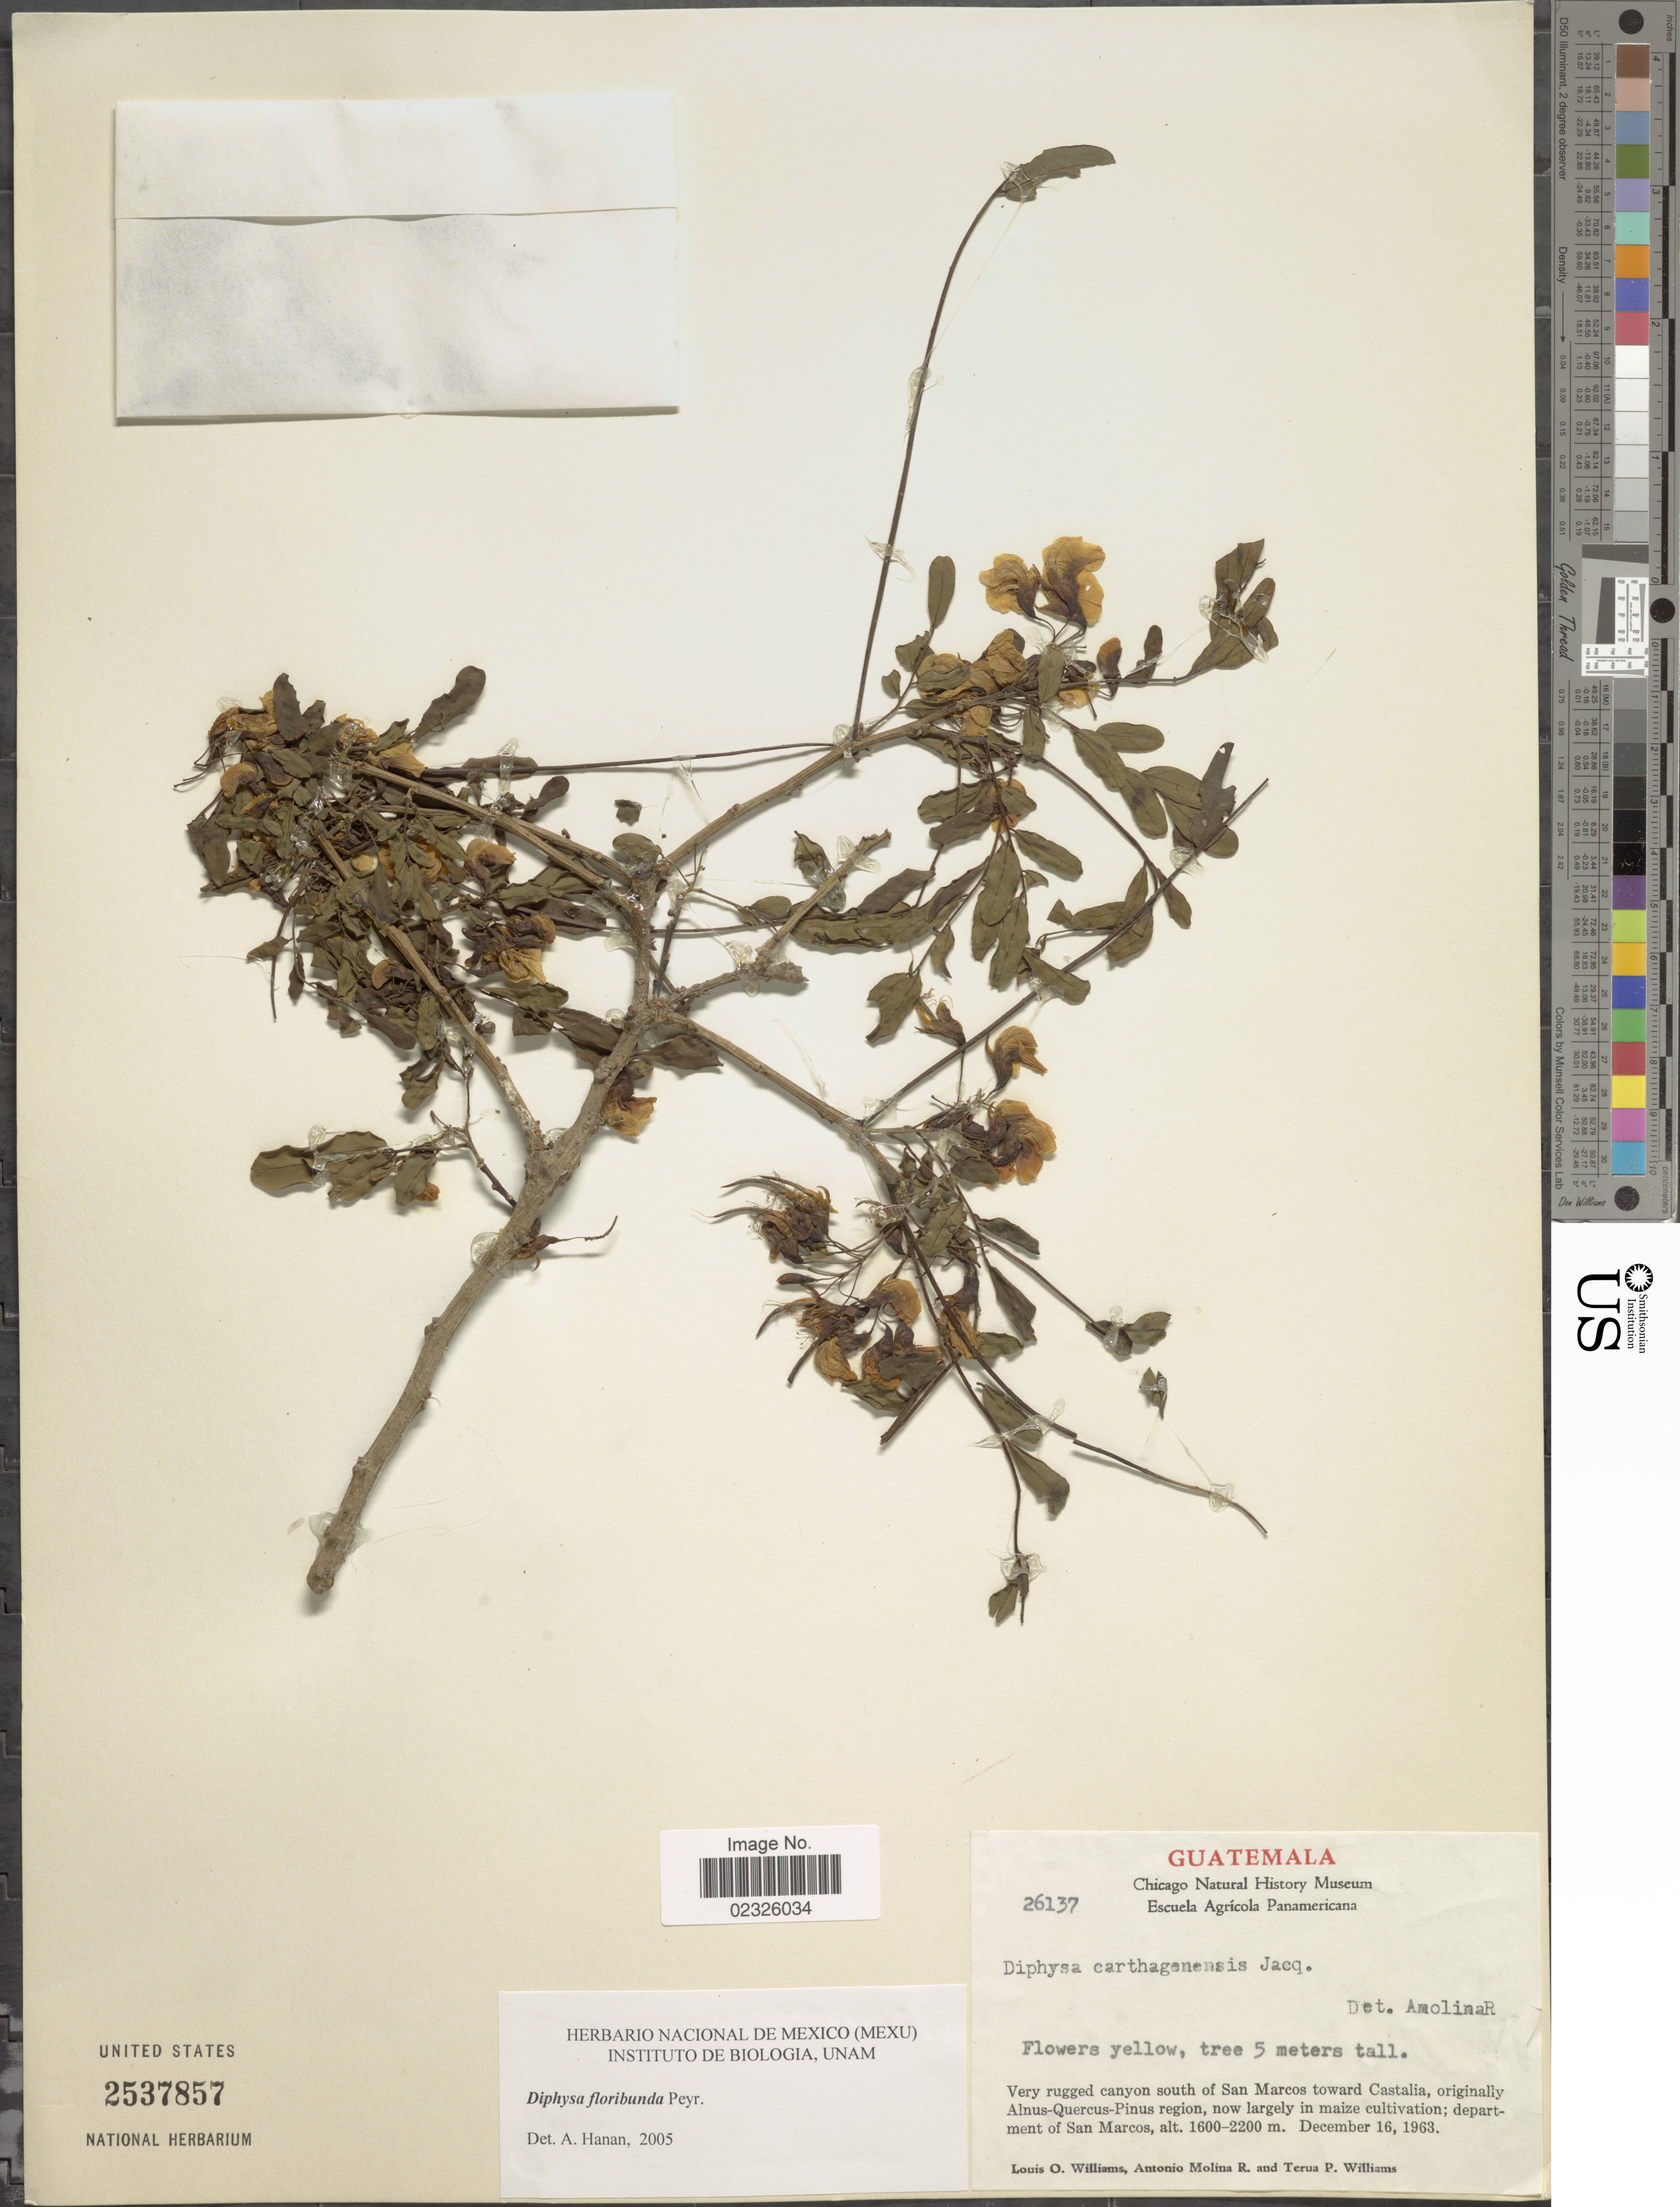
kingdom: Plantae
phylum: Tracheophyta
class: Magnoliopsida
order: Fabales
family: Fabaceae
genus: Diphysa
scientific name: Diphysa floribunda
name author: Peyr.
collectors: L. O. Williams, A. Molina R. & T. P. Williams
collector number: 26137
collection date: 1963-12-16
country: Guatemala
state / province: San Marcos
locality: Very rugged canyon south of San Marcos toward Castalia, originally Alnus-Quercus-Pinus region, now largely in maize cultivation; department of San Marcos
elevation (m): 1600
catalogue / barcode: US 2537857